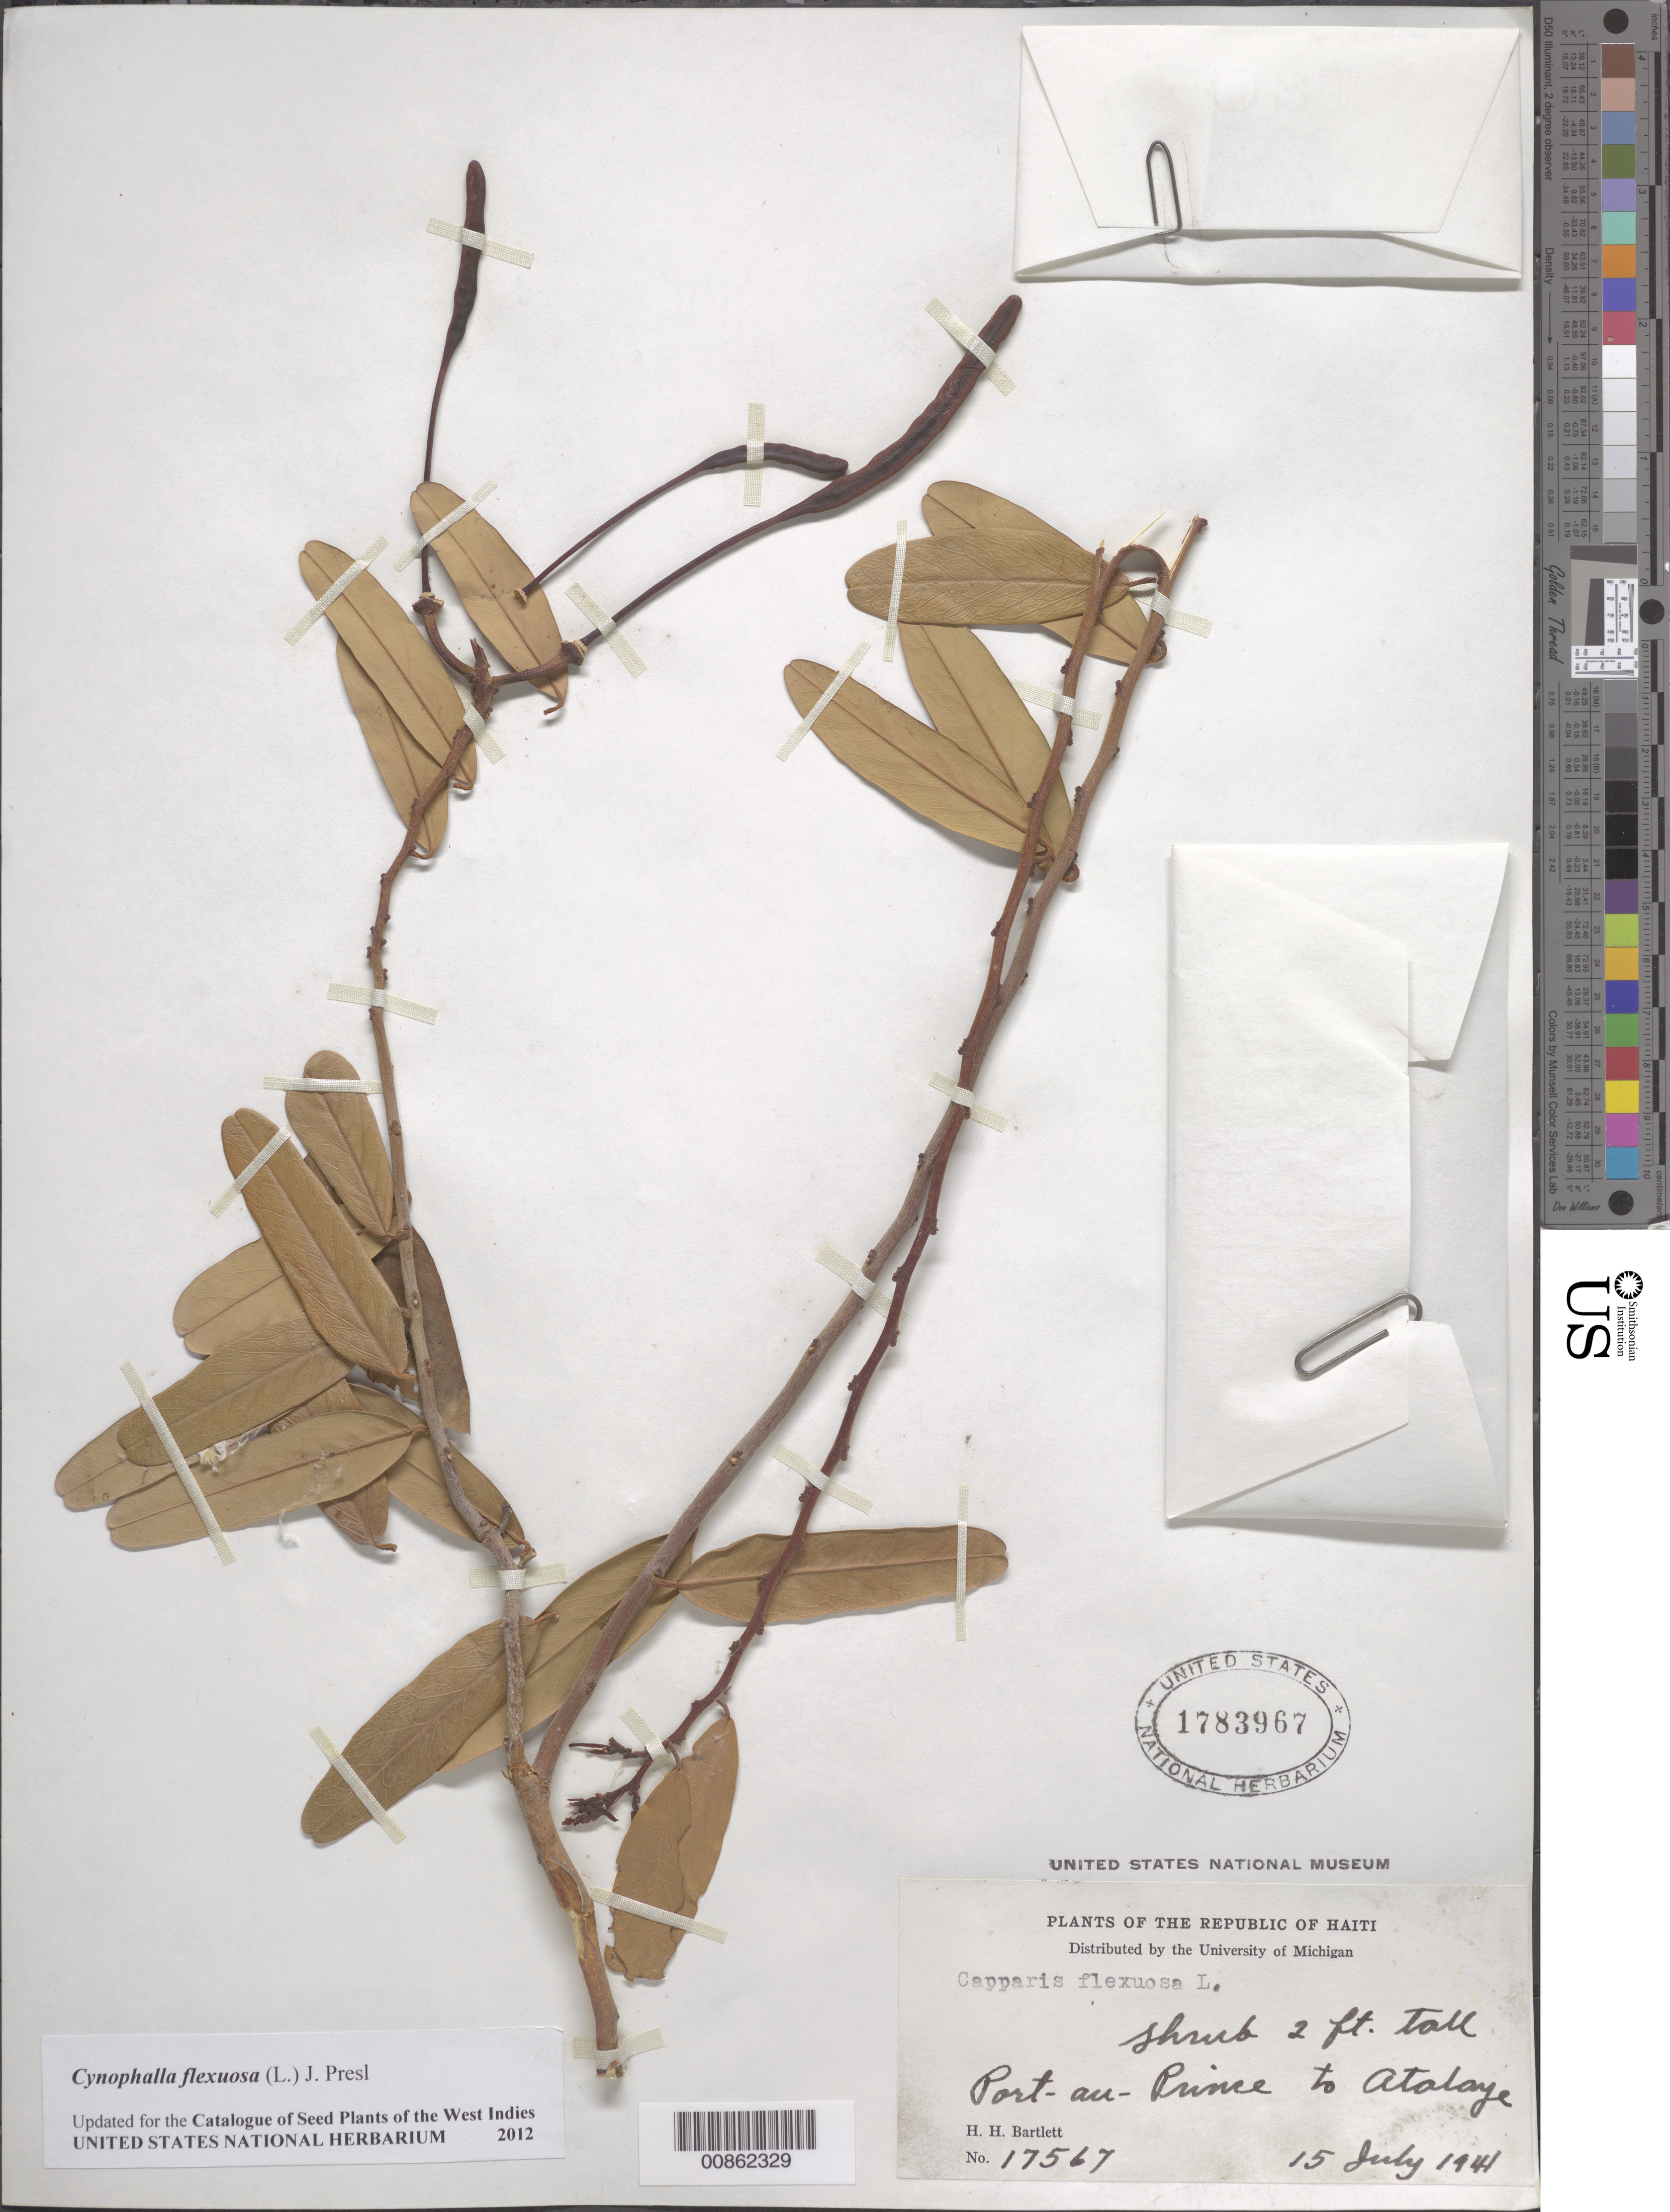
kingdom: Plantae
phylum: Tracheophyta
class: Magnoliopsida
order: Brassicales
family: Capparaceae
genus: Cynophalla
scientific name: Cynophalla flexuosa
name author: (L.) J. Presl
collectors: H. H. Bartlett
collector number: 17567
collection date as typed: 15 Jul 1941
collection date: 1941-07-15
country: Haiti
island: Hispaniola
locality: Port-au-Prince to Atalaye.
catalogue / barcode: US 1783967